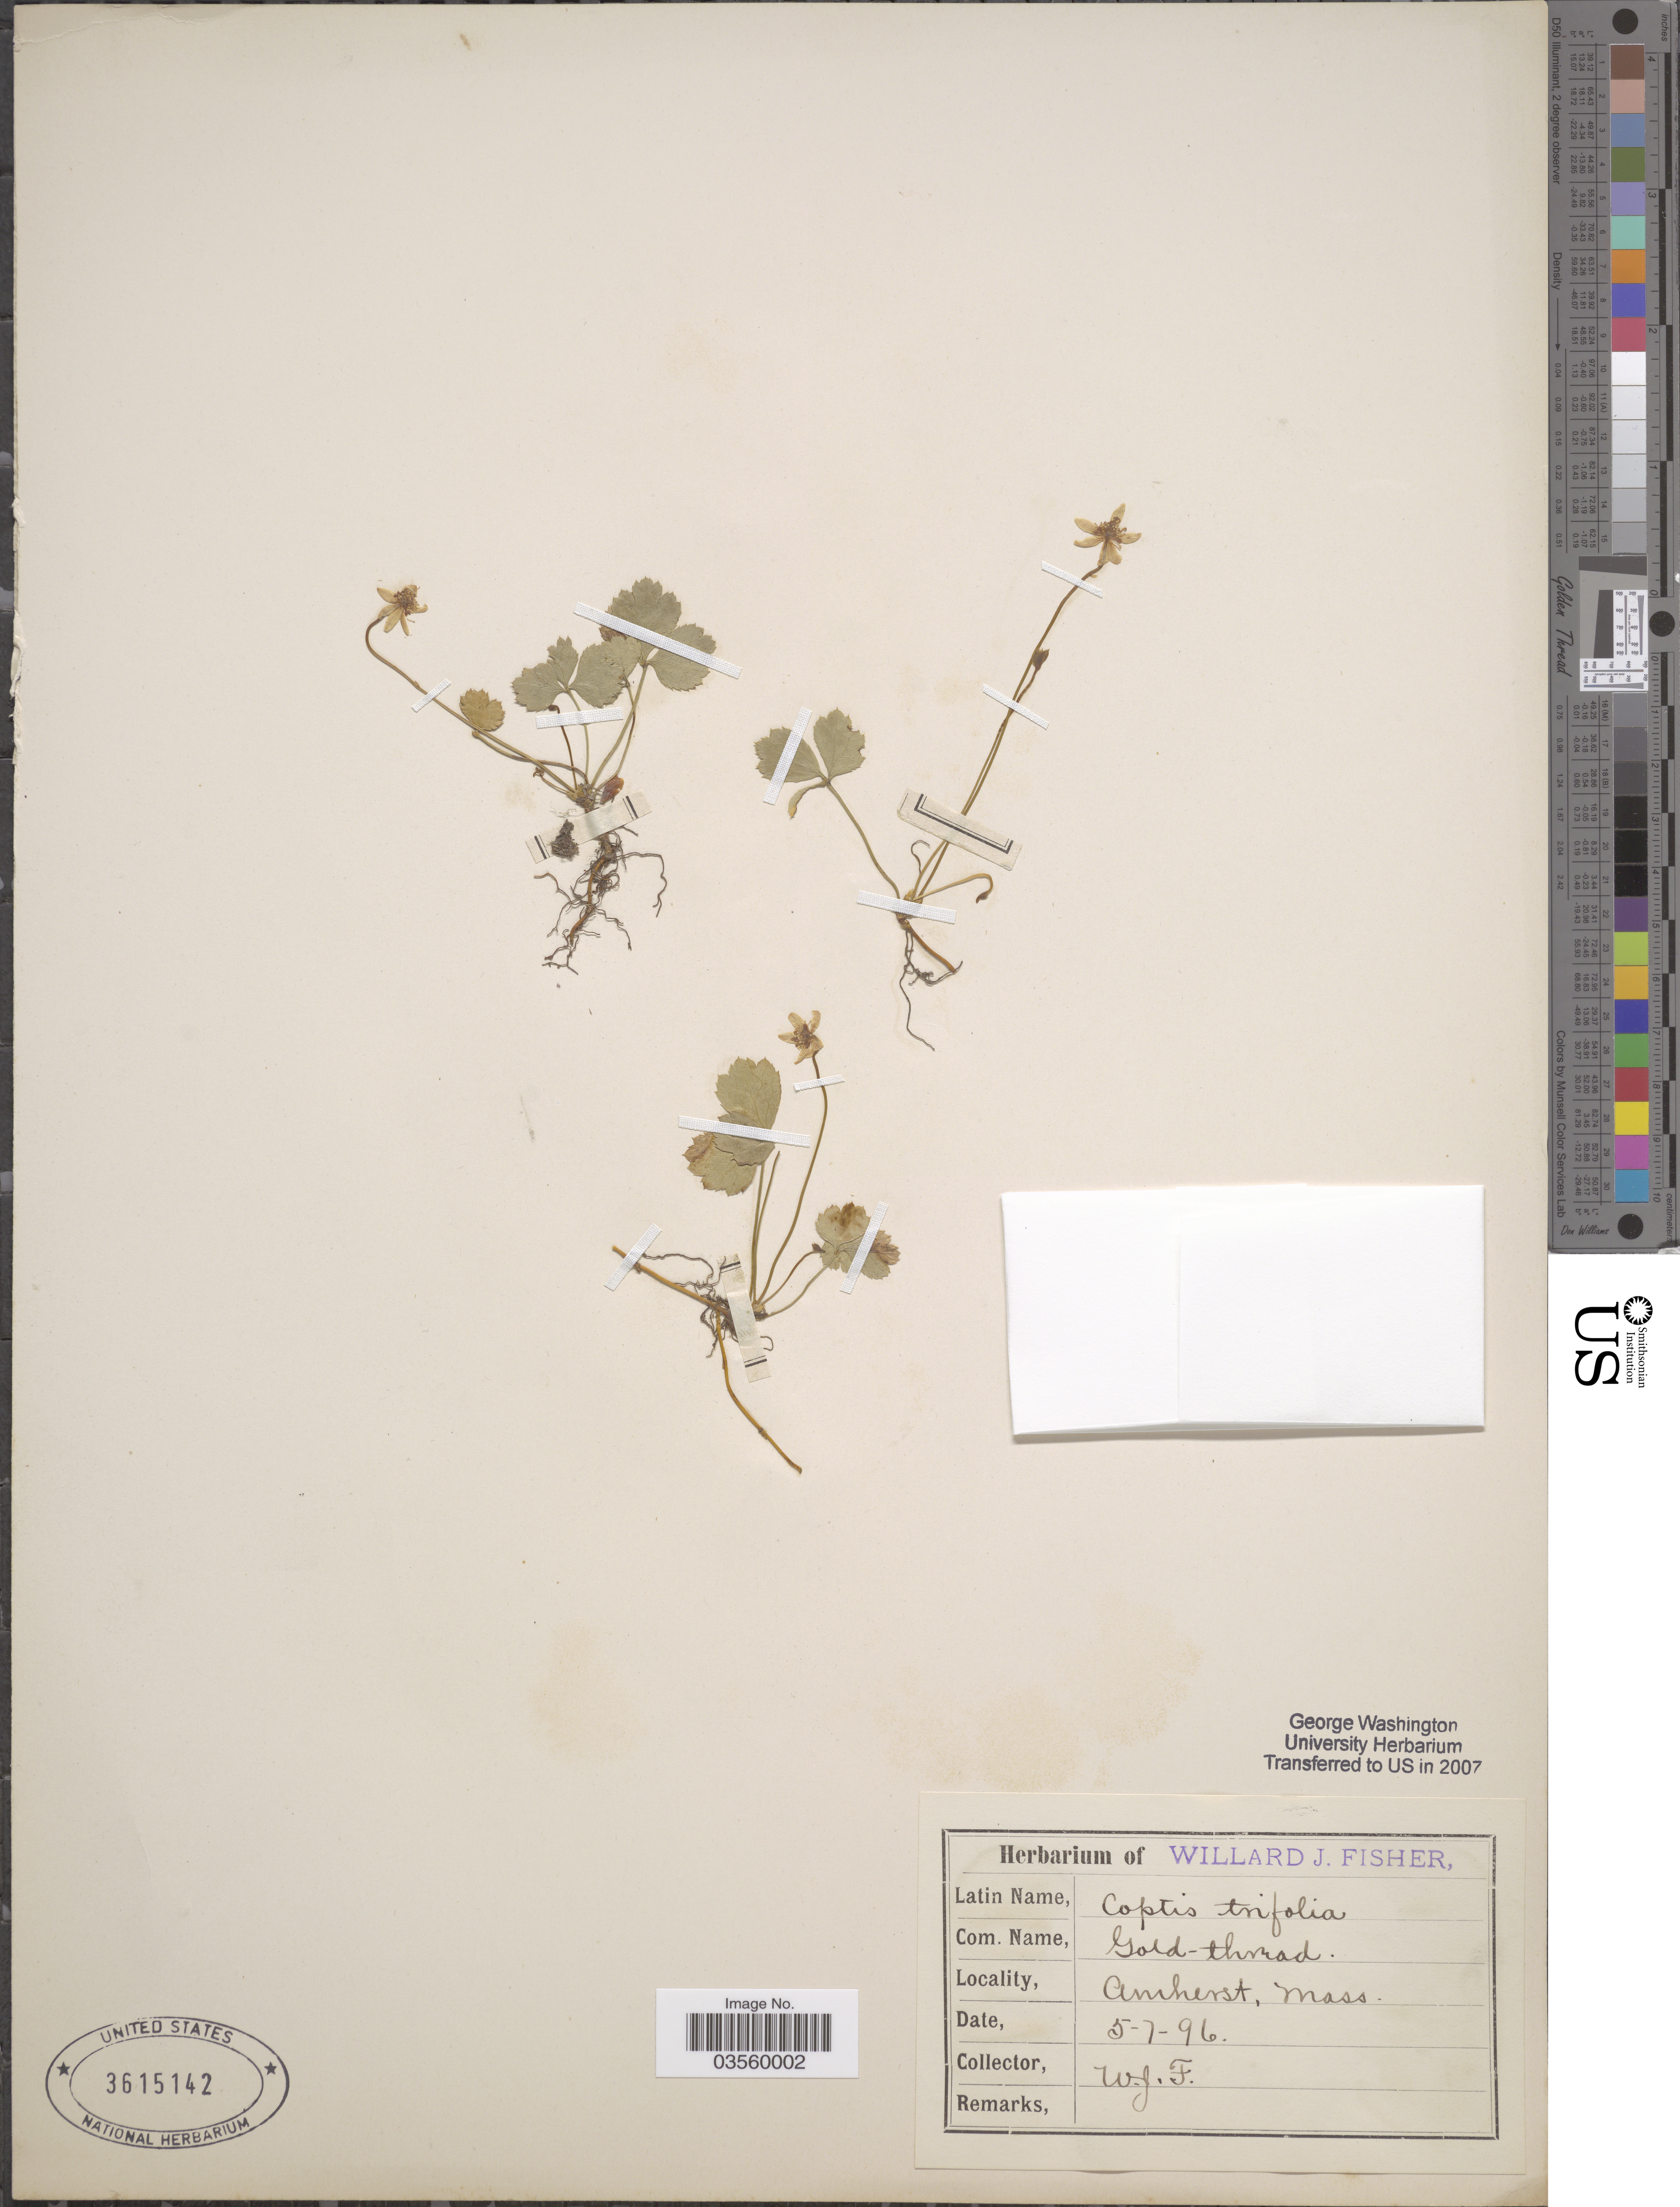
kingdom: Plantae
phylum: Tracheophyta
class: Magnoliopsida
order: Ranunculales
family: Ranunculaceae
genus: Coptis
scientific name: Coptis trifolia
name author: (L.) Salisb.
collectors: W. J. Fisher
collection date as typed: Transcribed d/m/y: 5/7/96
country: United States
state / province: Massachusetts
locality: Amherst.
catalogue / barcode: US 3615142